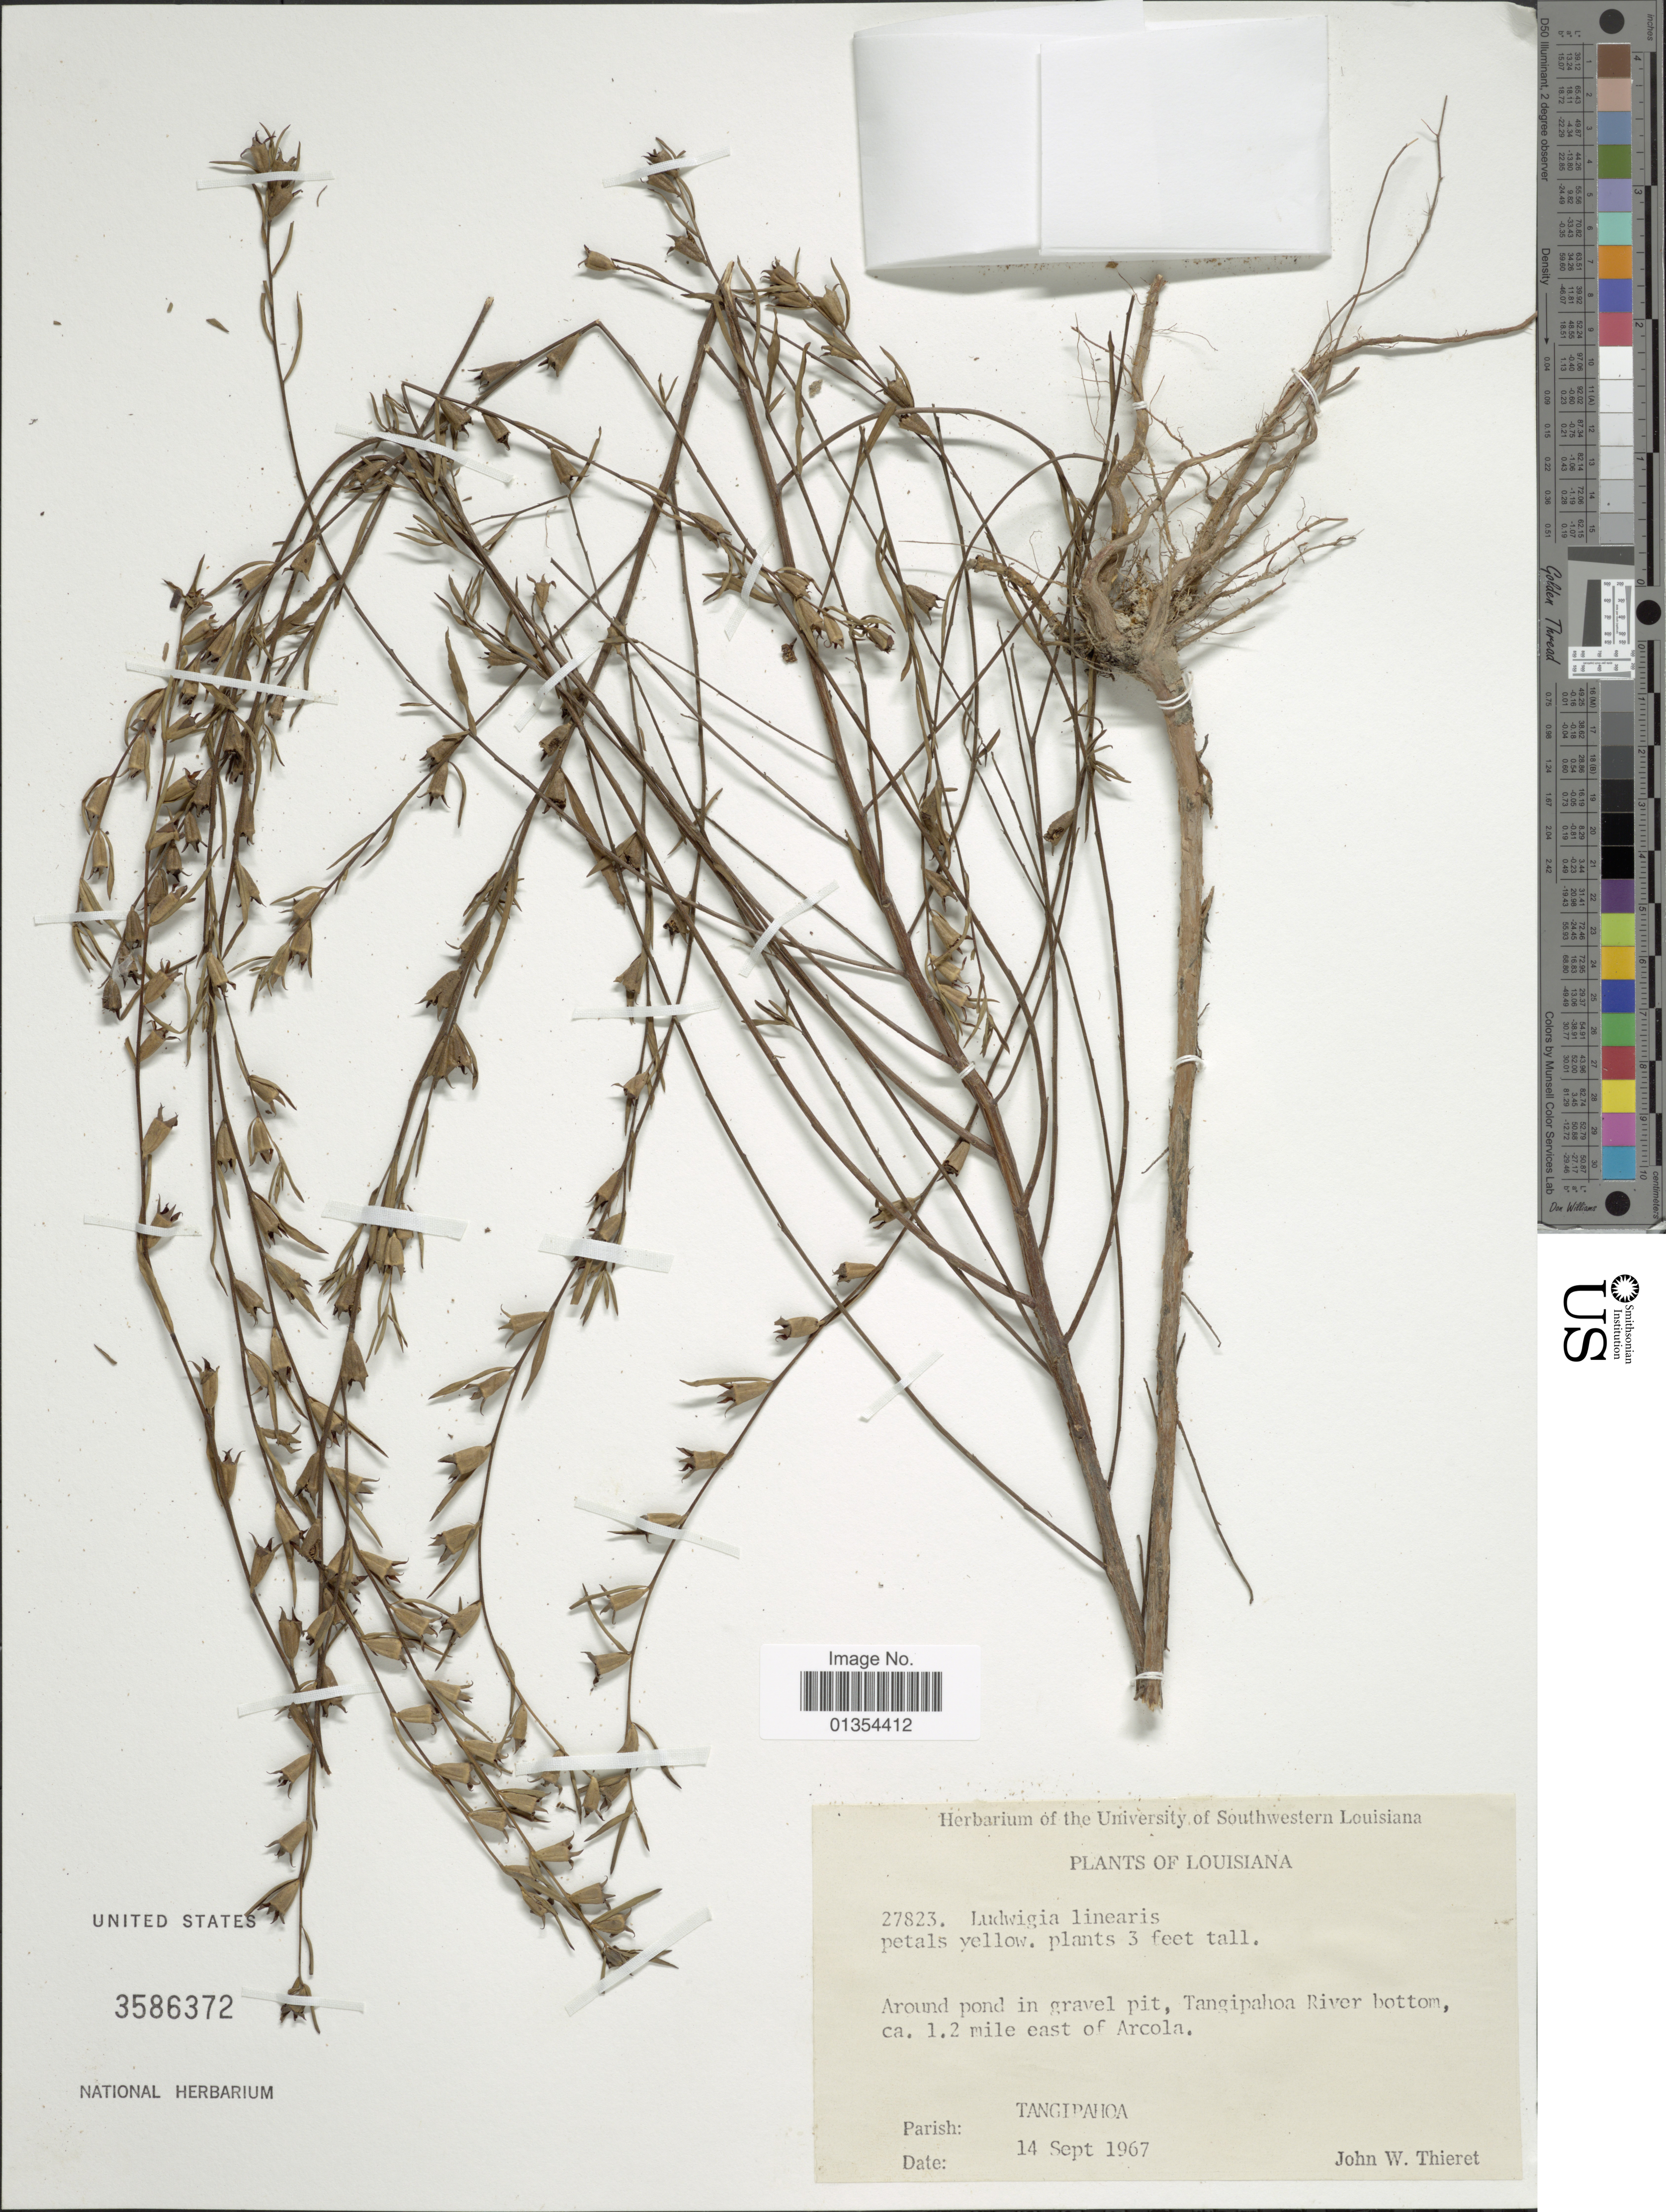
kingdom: Plantae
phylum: Tracheophyta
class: Magnoliopsida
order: Myrtales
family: Onagraceae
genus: Ludwigia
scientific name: Ludwigia linearis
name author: Walter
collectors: J. W. Thieret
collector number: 27823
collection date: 1967-09-14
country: United States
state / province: Louisiana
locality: Around pond in gravel pit, Tangipahoa River bottom, ca. 1.2 mile east of Arcola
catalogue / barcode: US 3586372